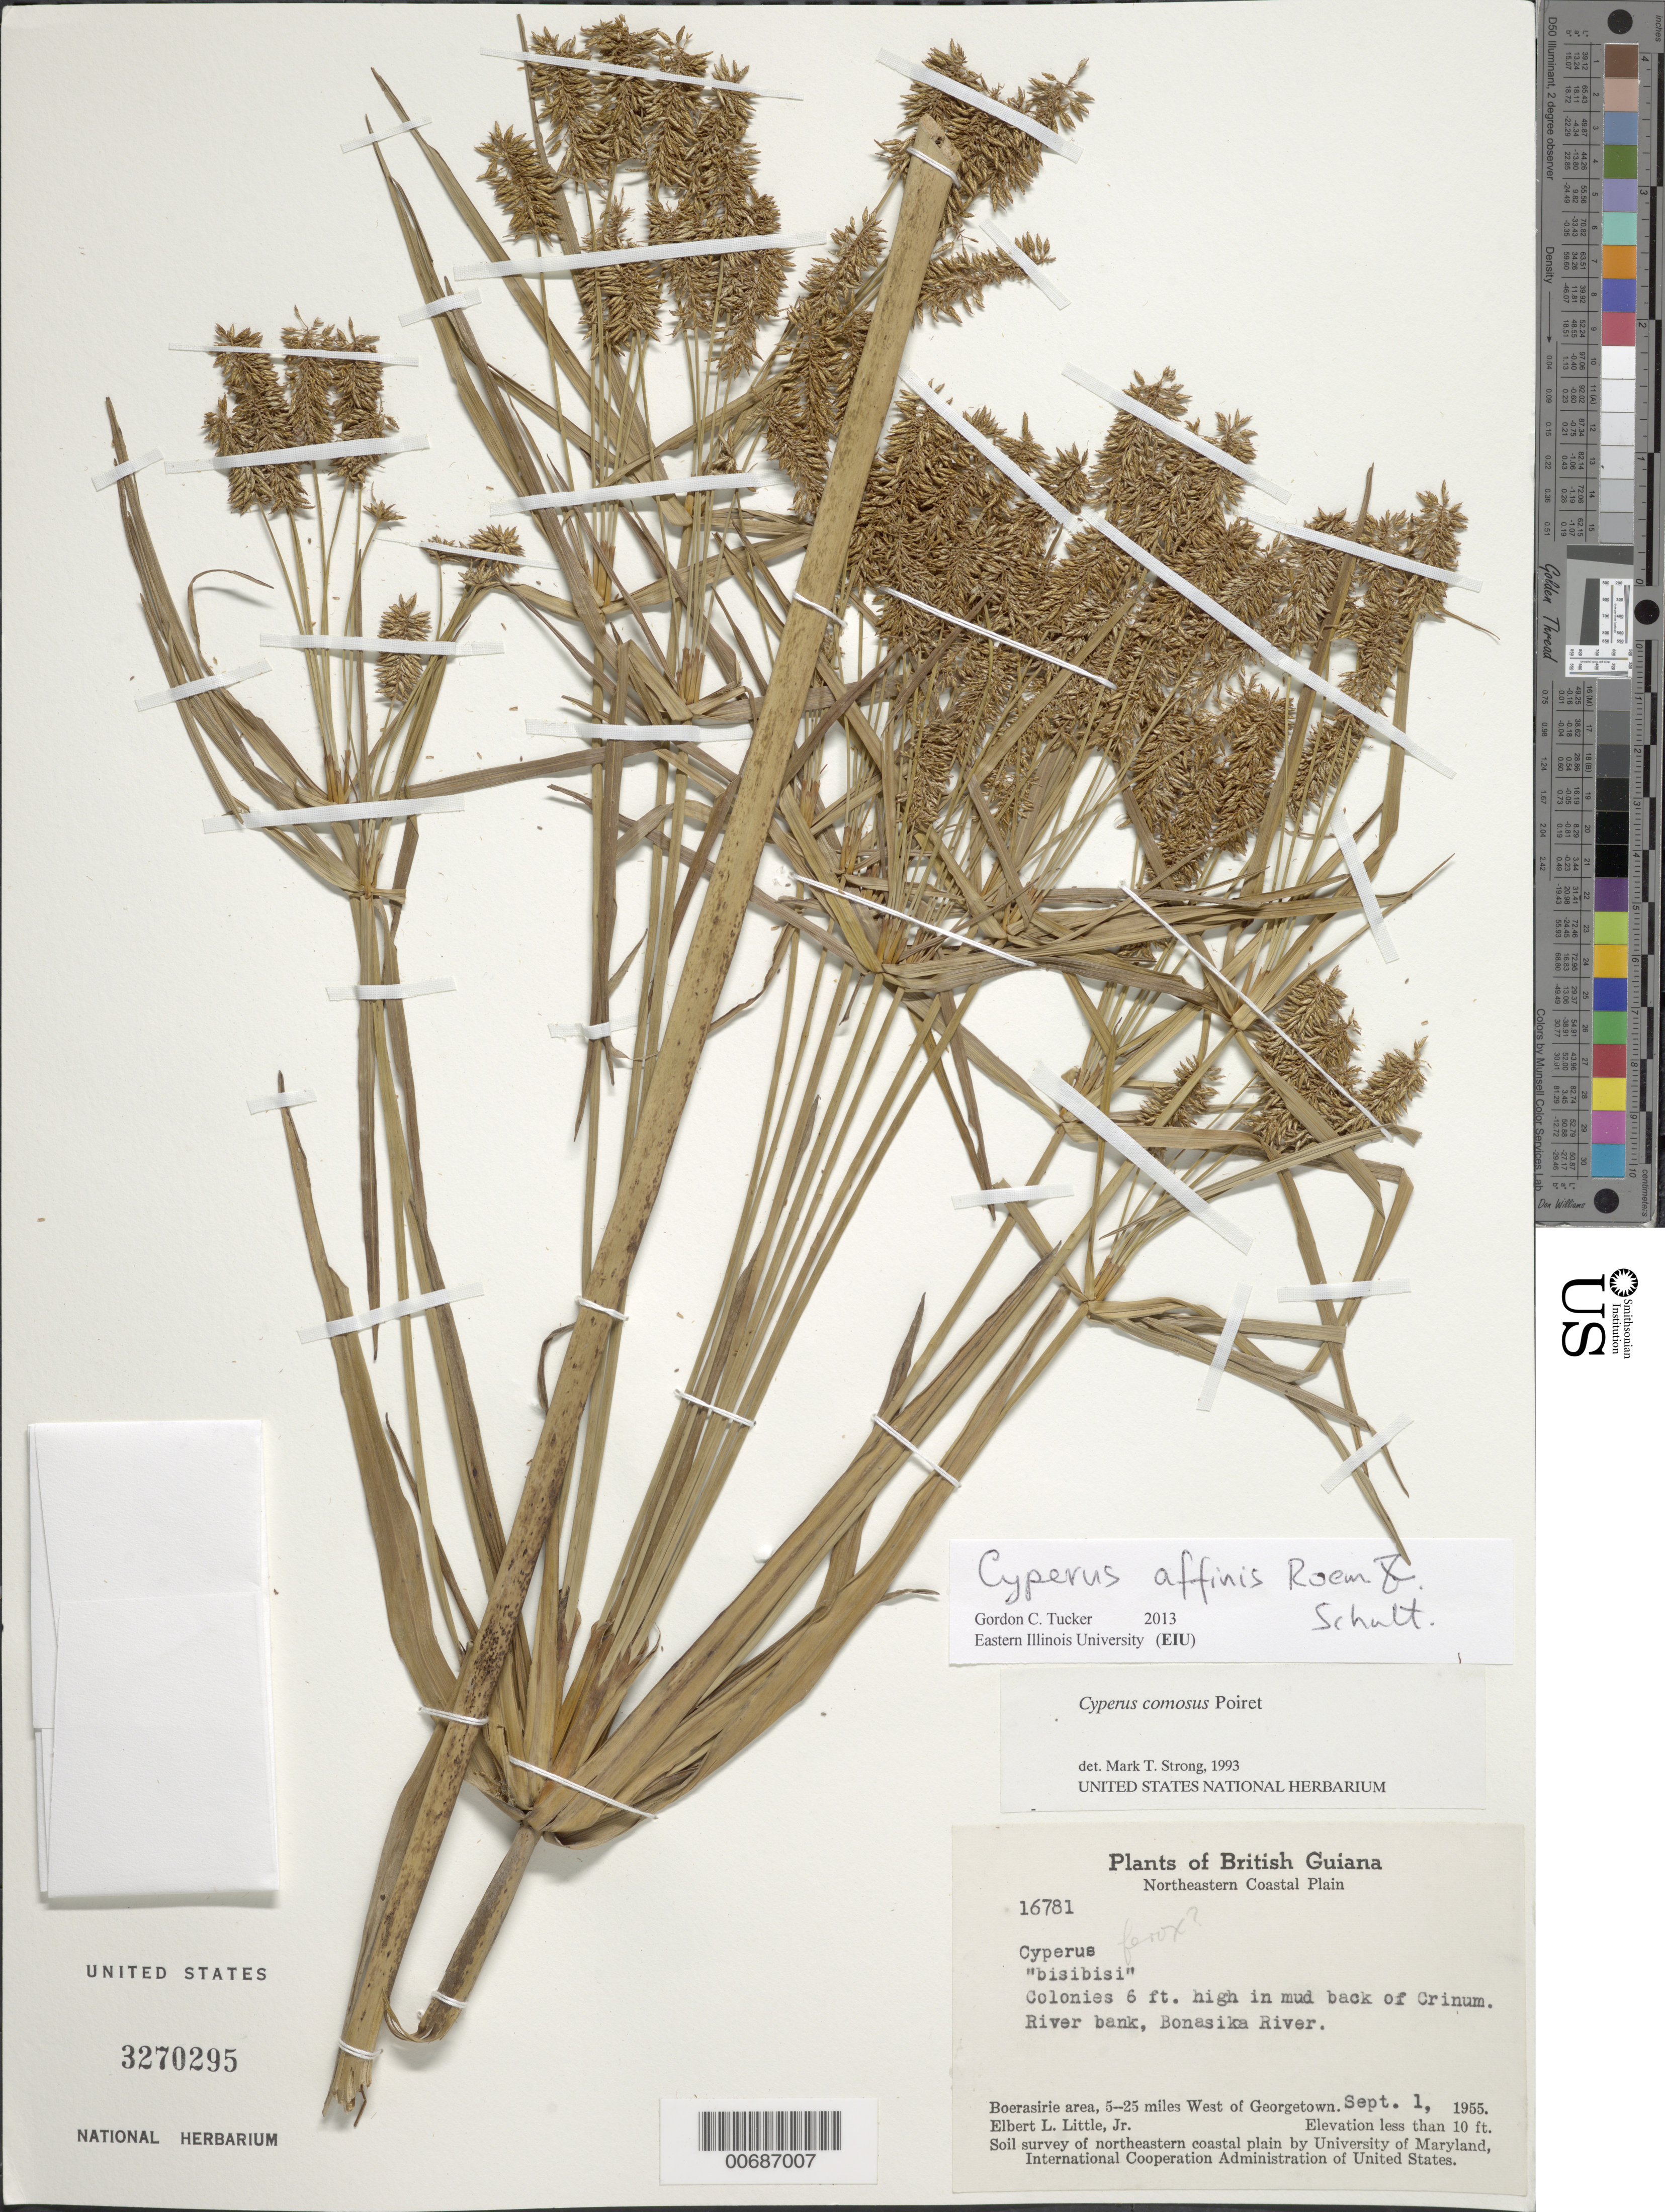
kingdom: Plantae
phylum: Tracheophyta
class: Liliopsida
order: Poales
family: Cyperaceae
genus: Cyperus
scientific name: Cyperus affinis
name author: Roem. & Schult.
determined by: Tucker, G. C.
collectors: E. L. Little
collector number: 16781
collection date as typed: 1-Sep-55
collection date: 1955-09-01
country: Guyana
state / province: Essequibo Isl-W. Demerara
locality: Boerasirie area, Bonasika R., 5-25 mi. W of Georgetown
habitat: Riverbank, in mud bank of Crinum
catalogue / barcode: US 3270295